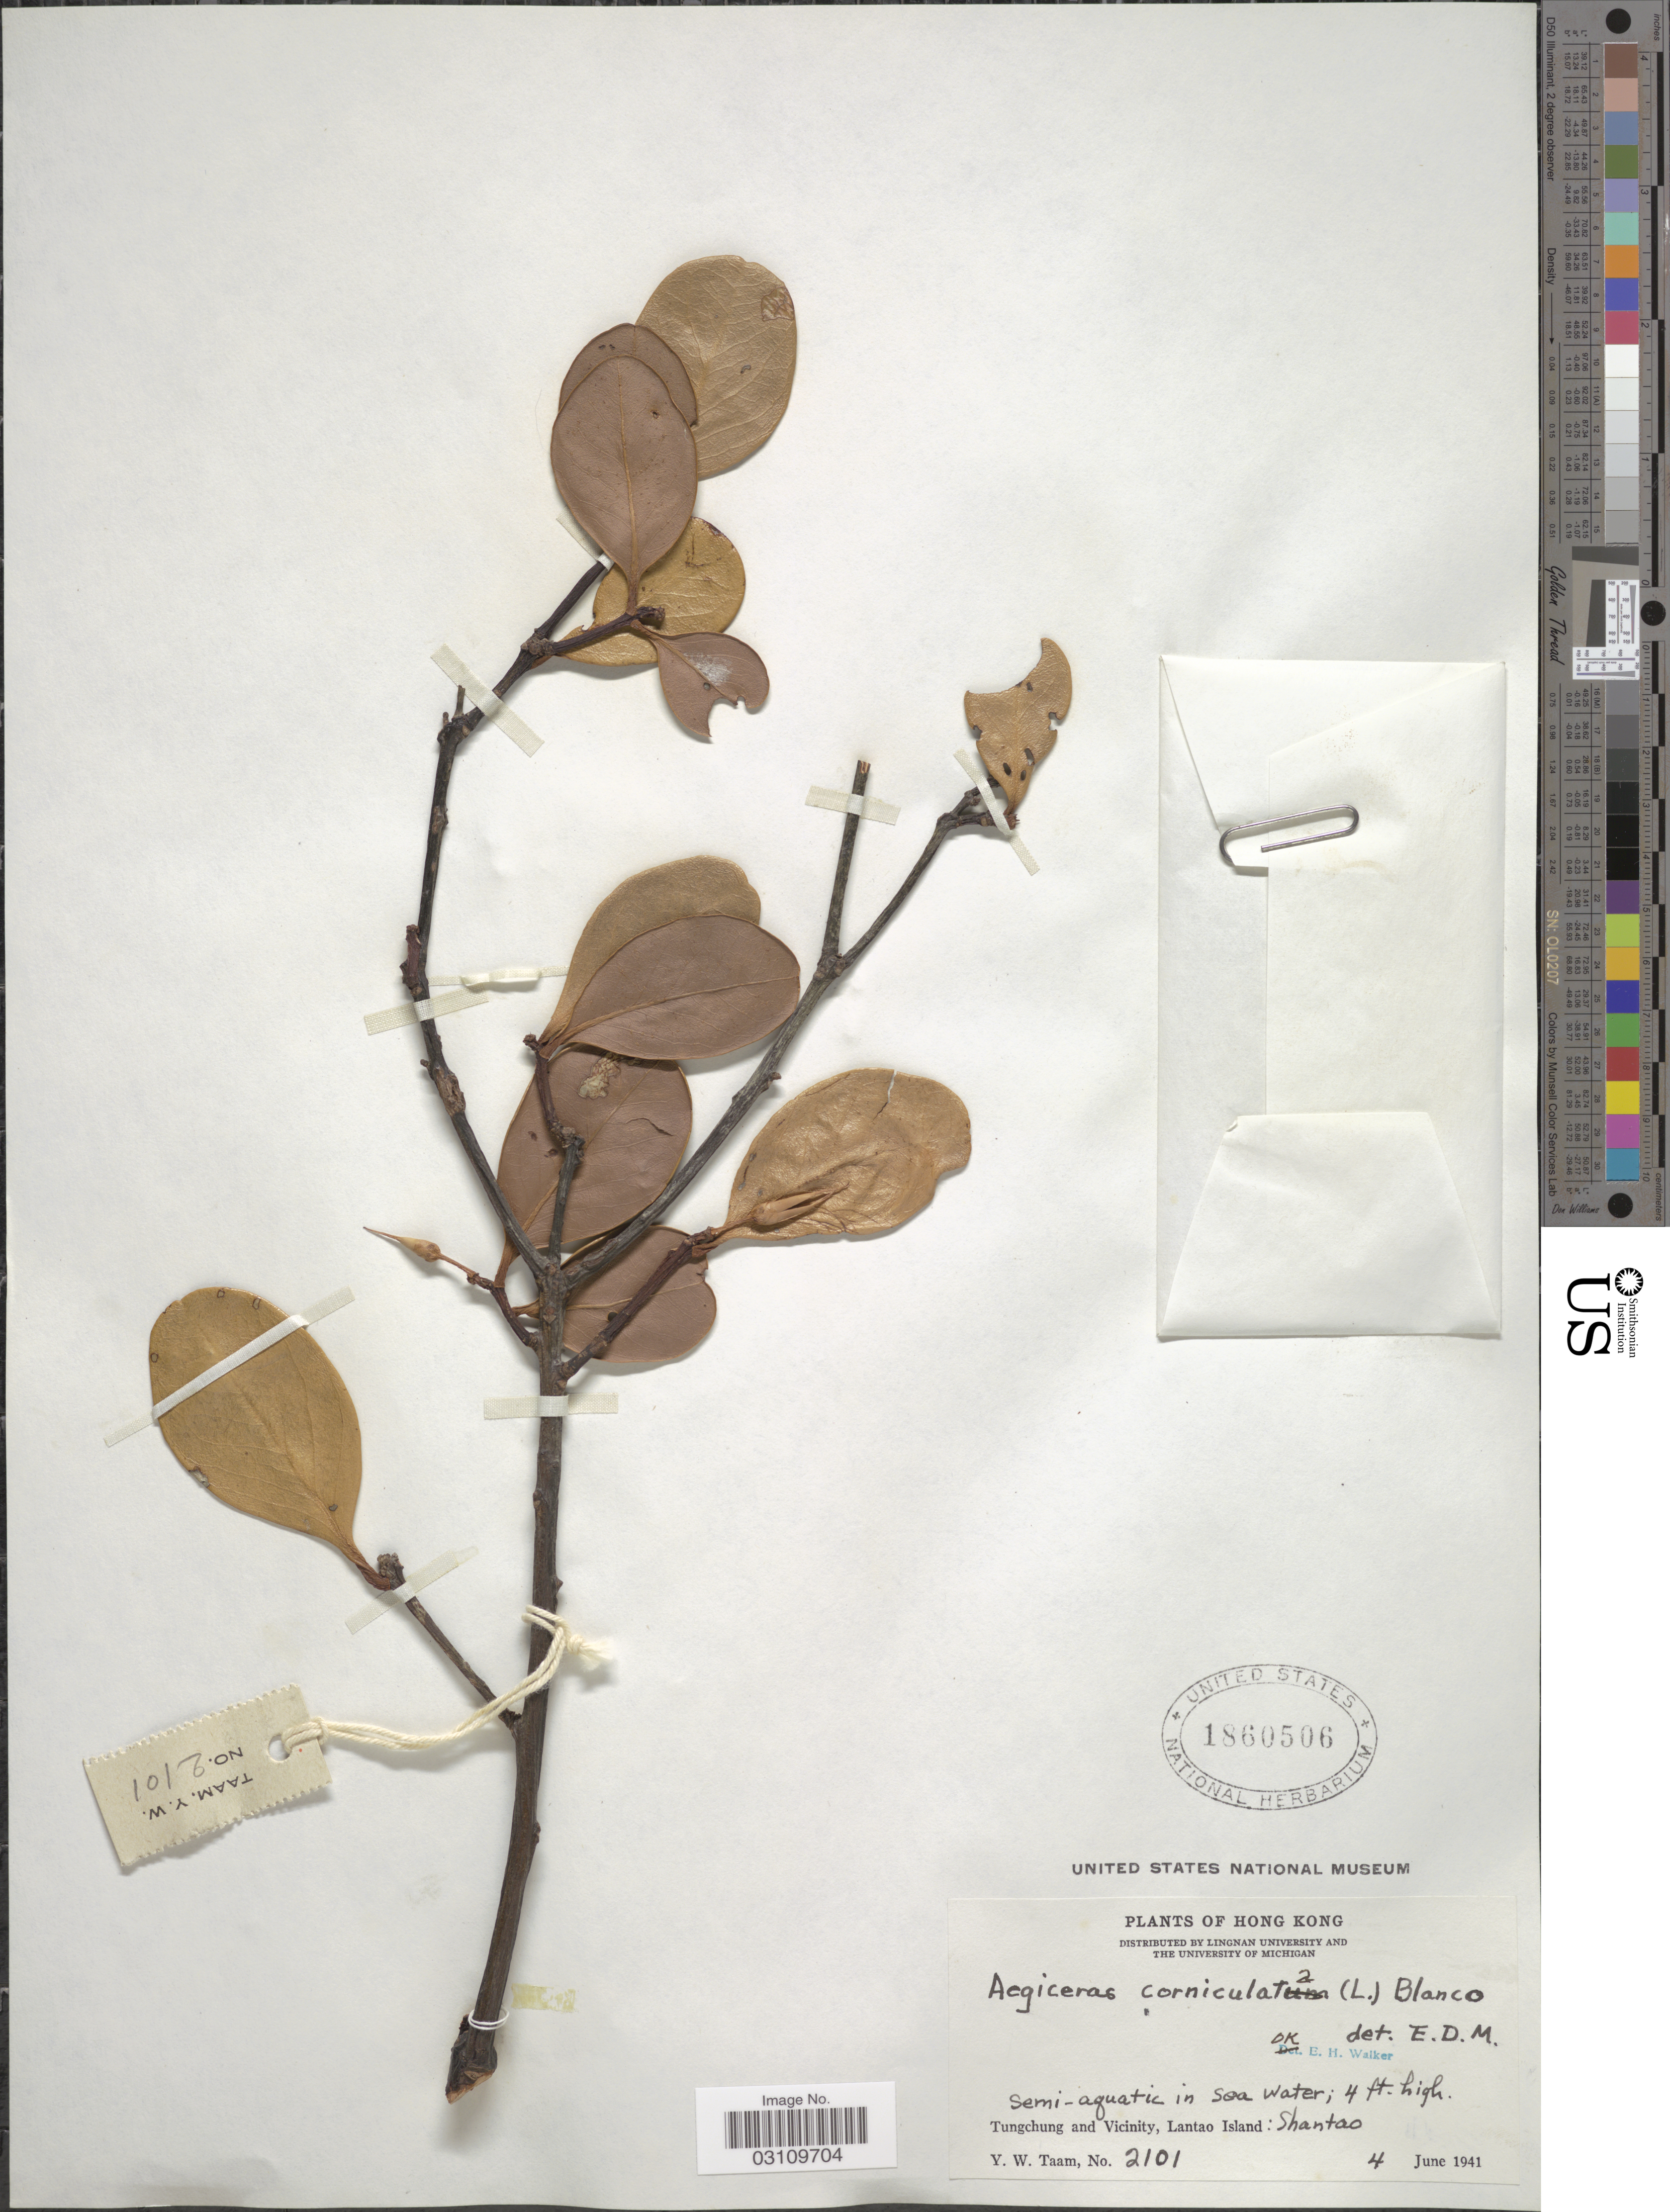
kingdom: Plantae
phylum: Tracheophyta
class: Magnoliopsida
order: Ericales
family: Primulaceae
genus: Aegiceras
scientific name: Aegiceras corniculatum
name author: (L.) Blanco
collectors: Y. W. Taam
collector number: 2101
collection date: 1941-06-04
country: China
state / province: Hong Kong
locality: Tungchung and Vicinity, Lantao Island: Shantao.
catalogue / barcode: US 1860506